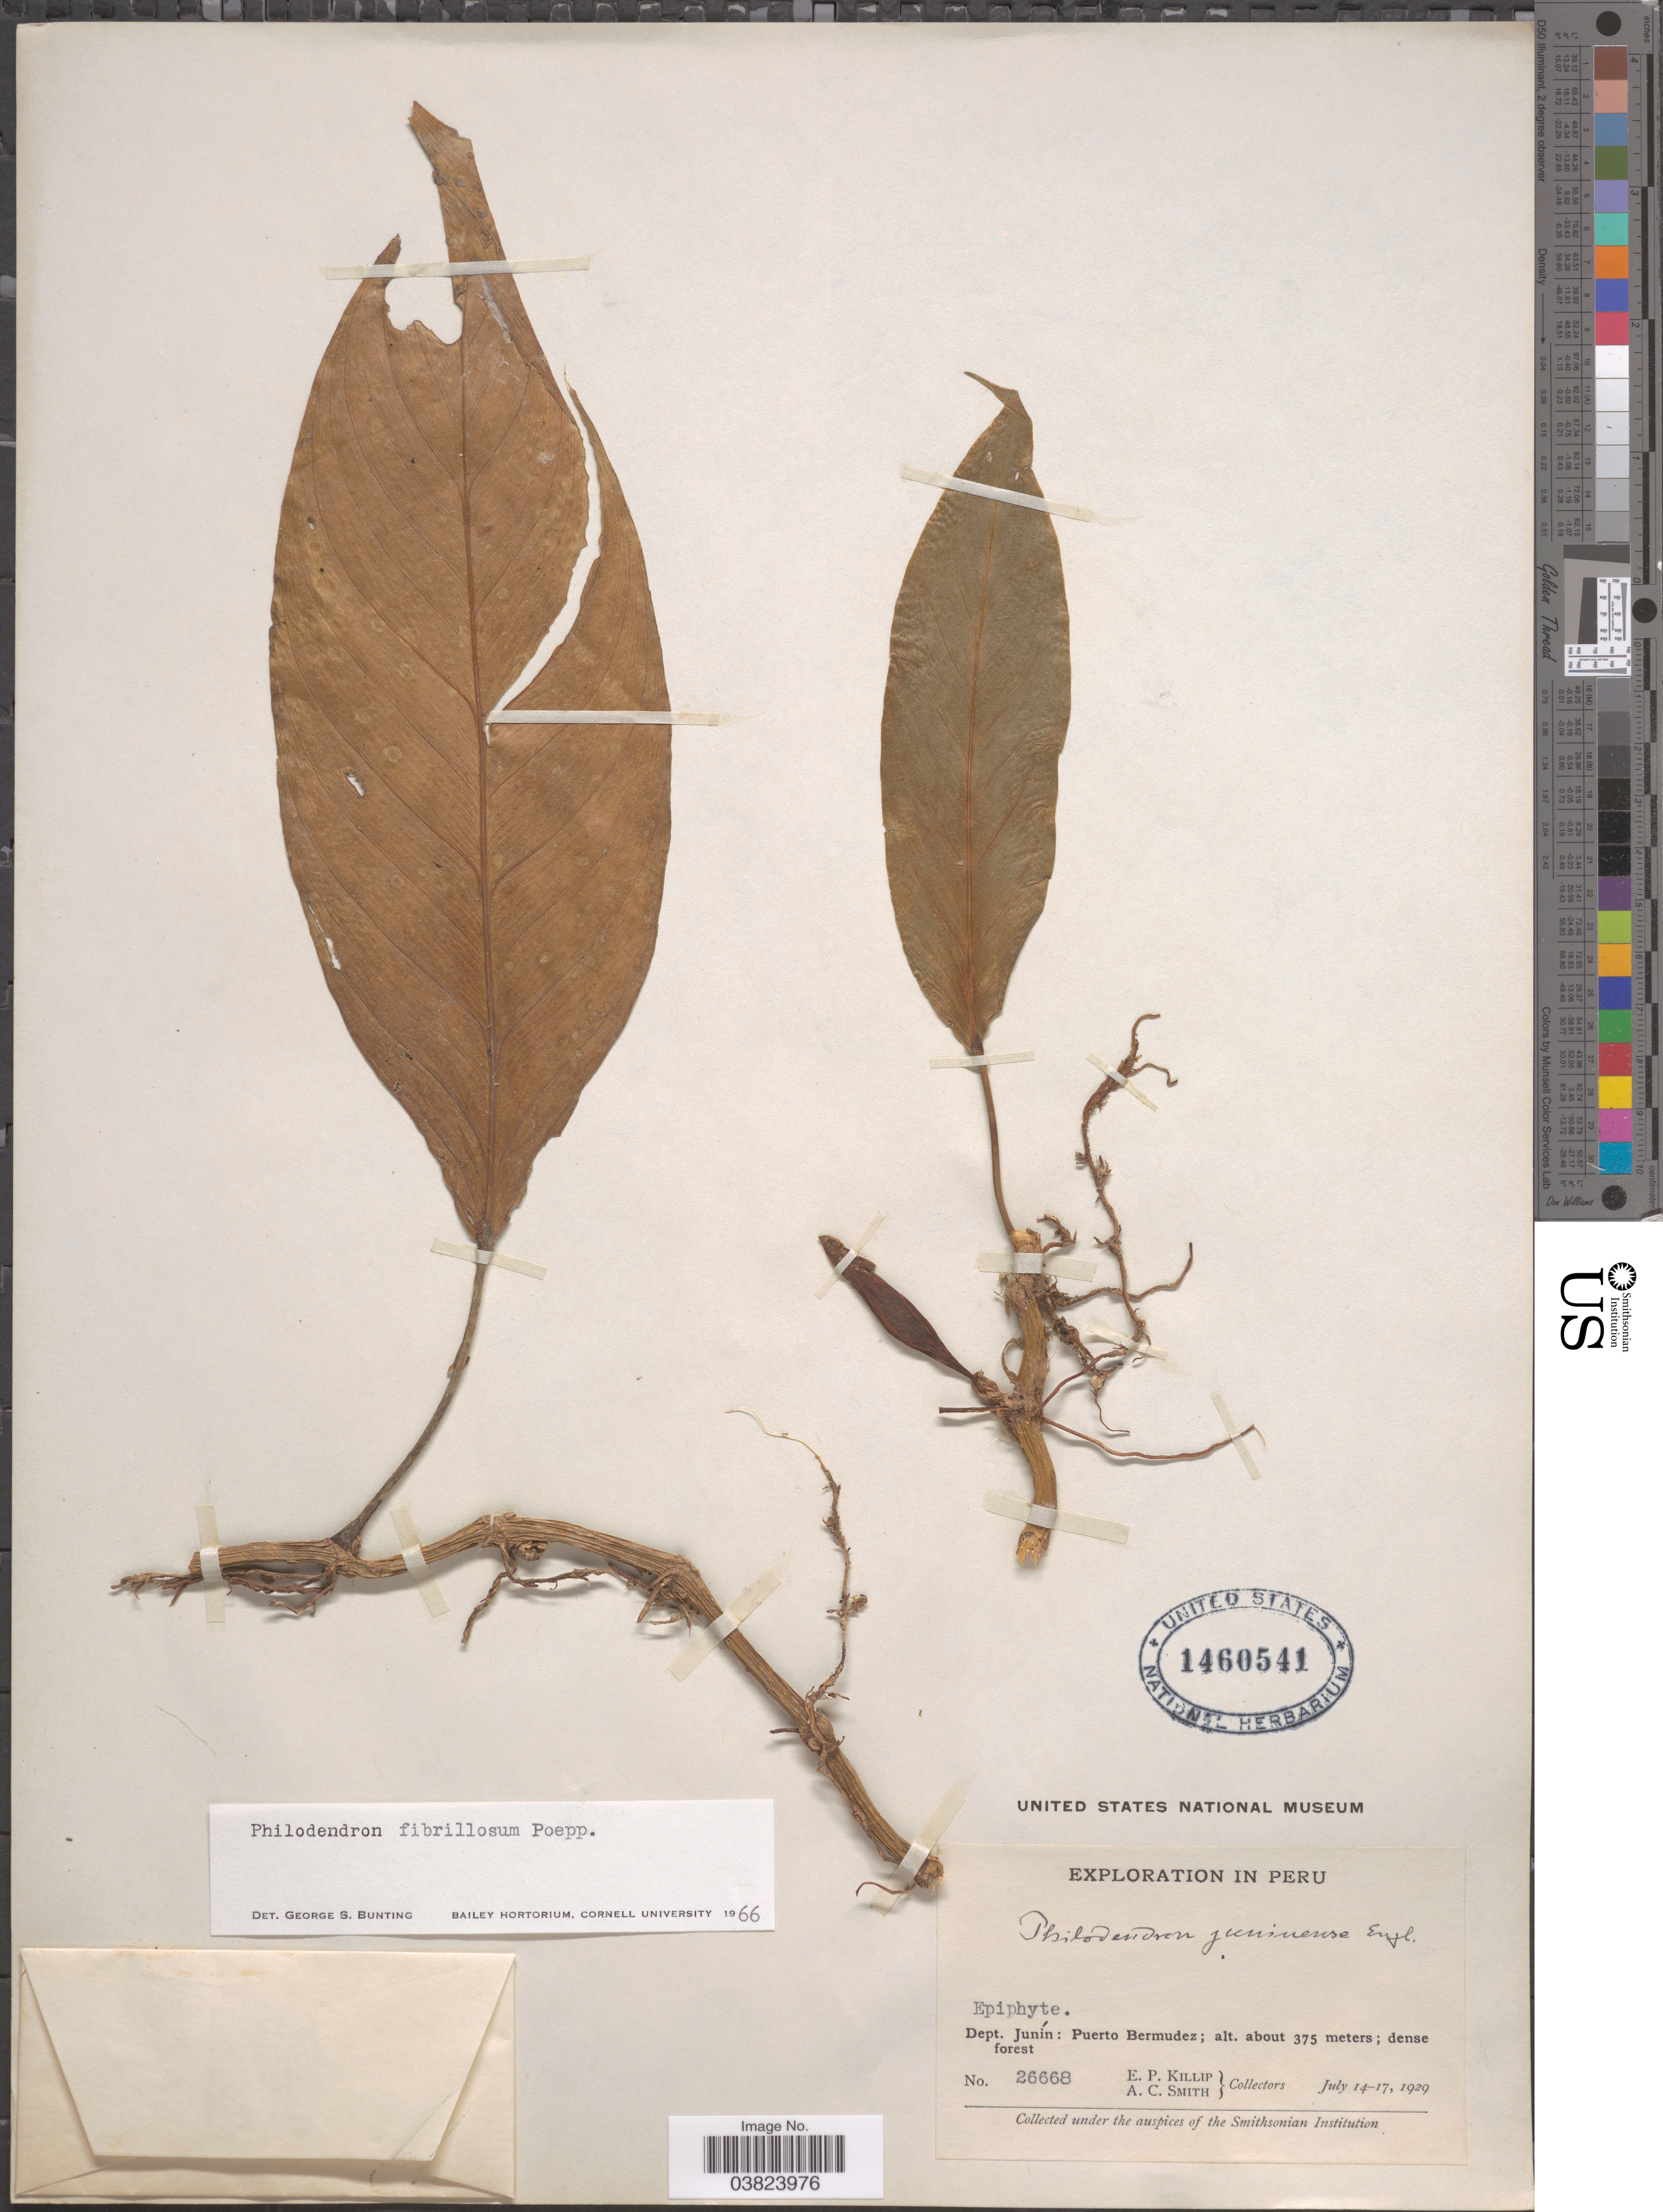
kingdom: Plantae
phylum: Tracheophyta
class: Liliopsida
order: Alismatales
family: Araceae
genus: Philodendron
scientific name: Philodendron fibrillosum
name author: Poepp.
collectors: E. P. Killip & A. C. Smith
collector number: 26668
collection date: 1929-07-14/1929-07-17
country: Peru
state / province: Junín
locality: Dept. Junín: Puerto Bermudez.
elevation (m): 375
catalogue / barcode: US 1460541